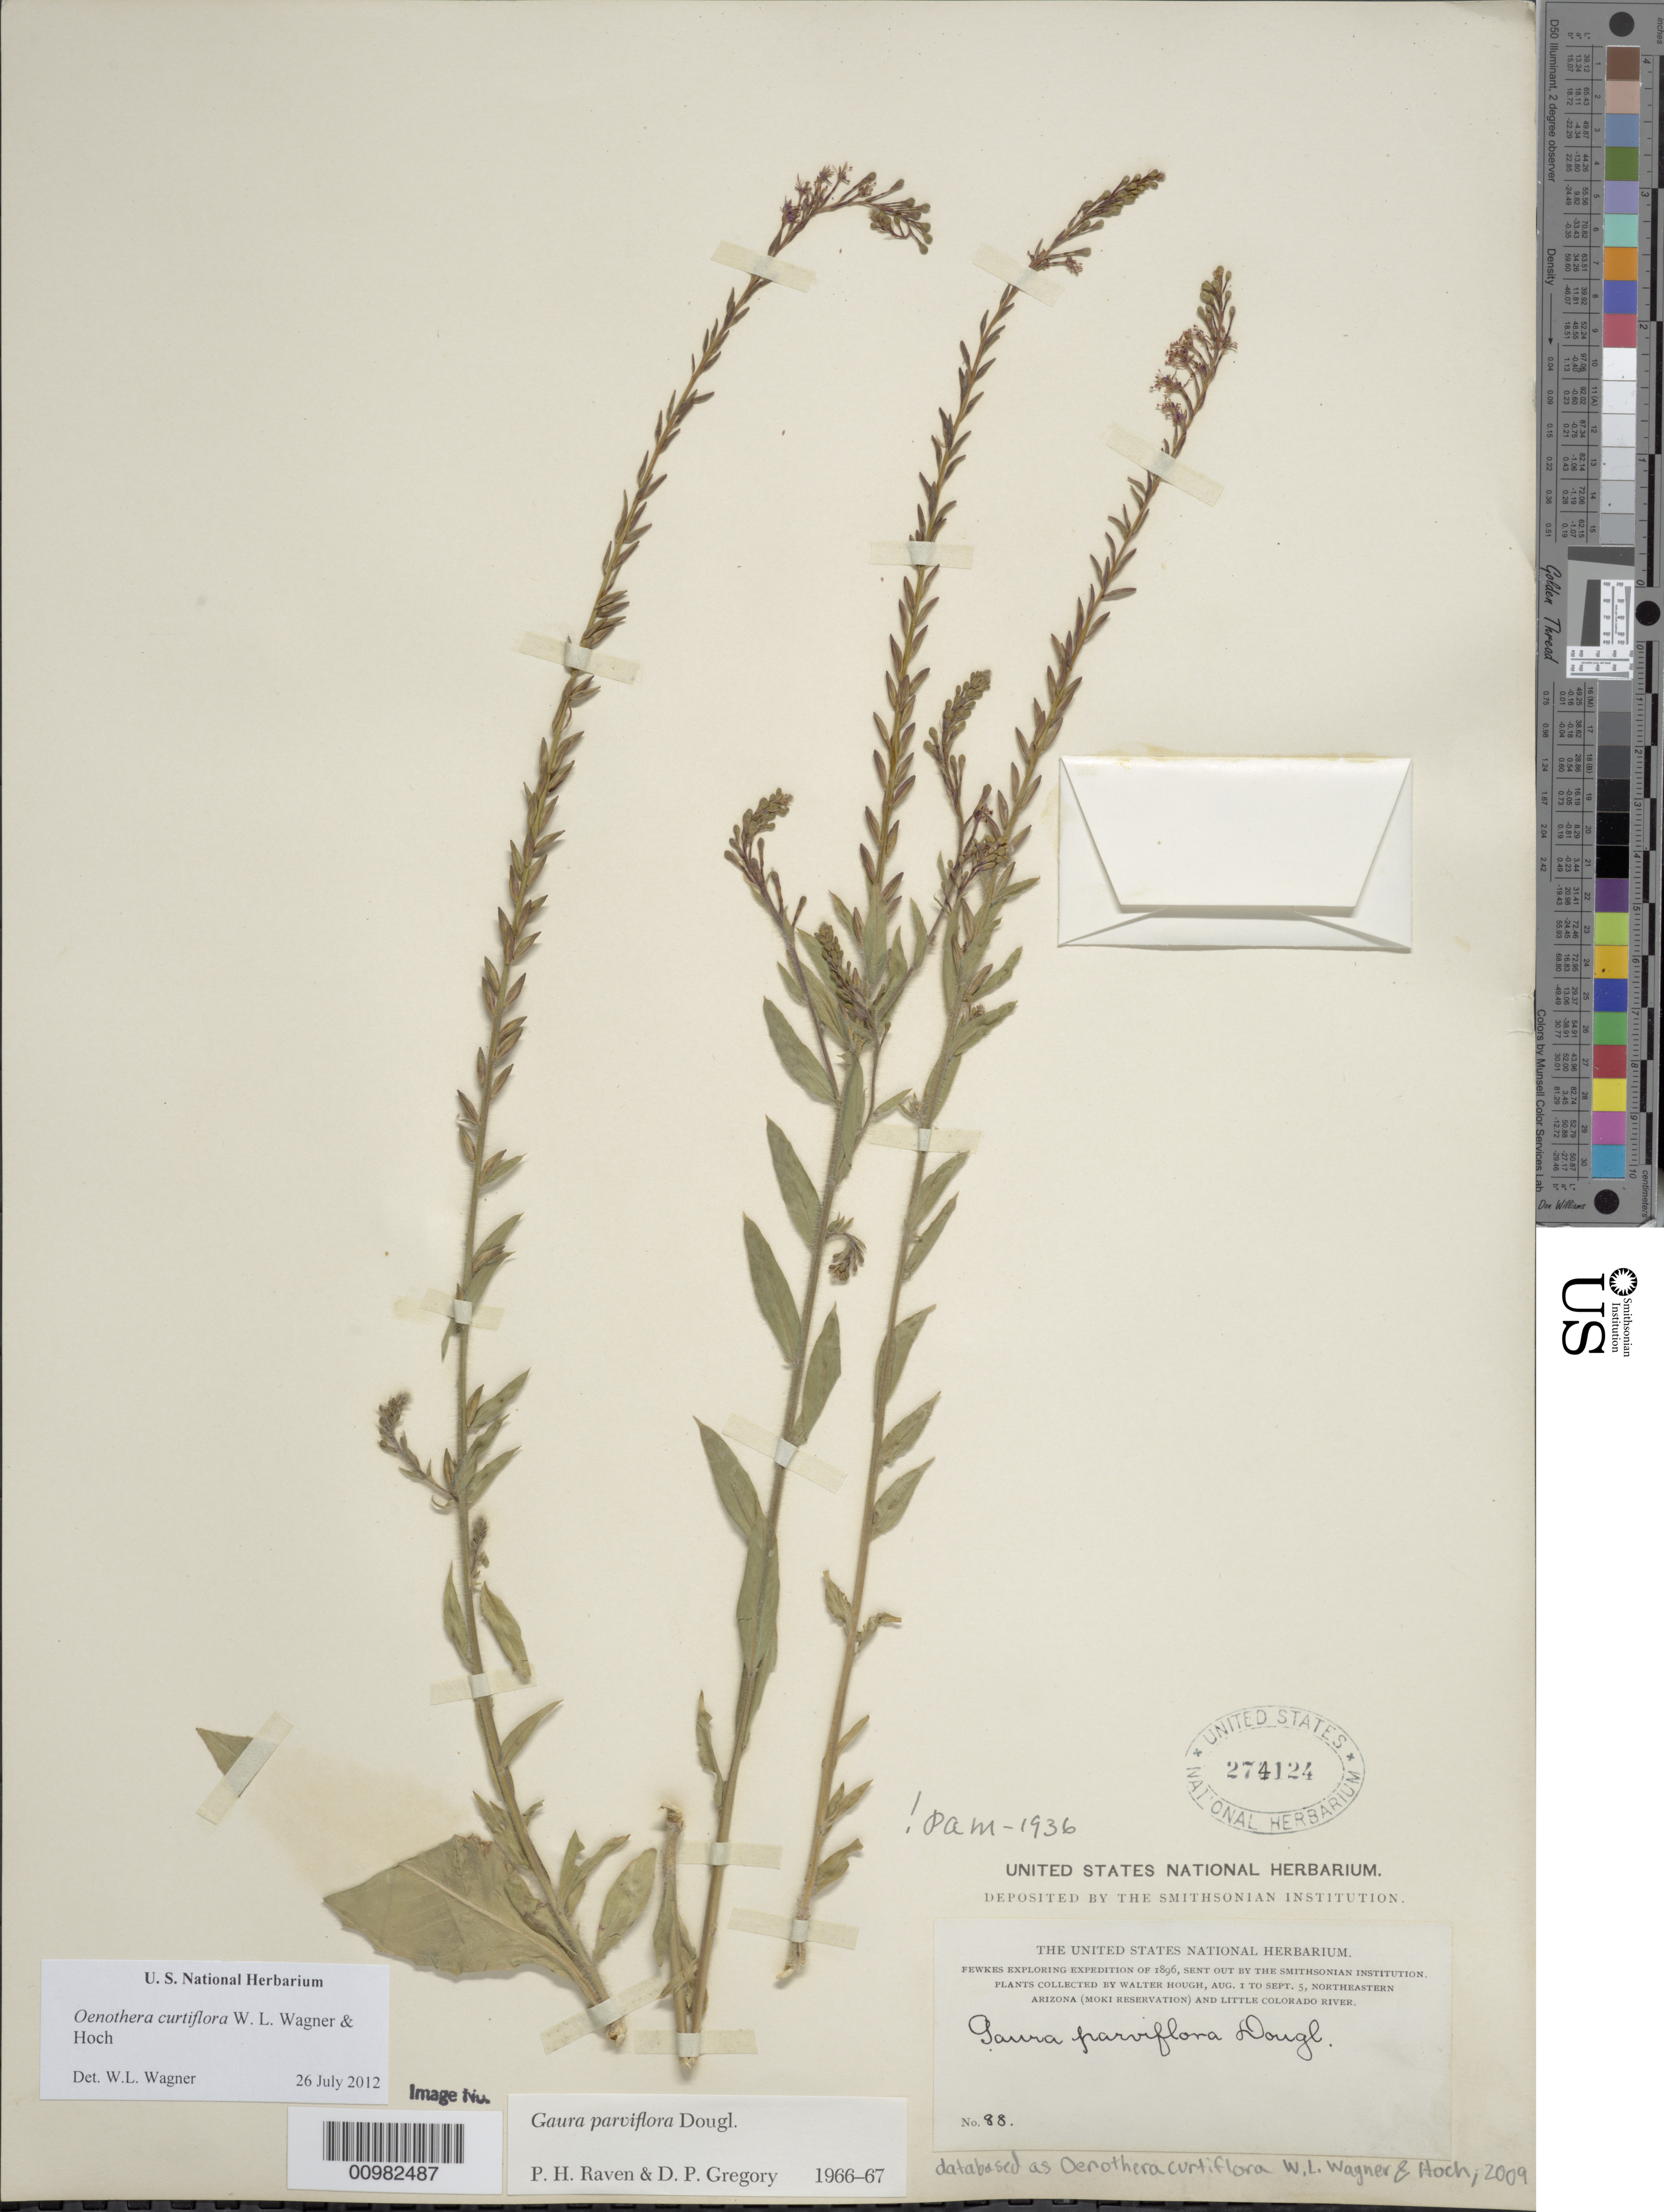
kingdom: Plantae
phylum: Tracheophyta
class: Magnoliopsida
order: Myrtales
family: Onagraceae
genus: Oenothera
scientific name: Oenothera curtiflora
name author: W.L. Wagner & Hoch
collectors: W. Hough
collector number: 88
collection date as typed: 01 Aug 1896 to 05 Sep 1896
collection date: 1896-08-01/1896-09-05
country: United States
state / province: Arizona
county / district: Apache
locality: Moki Reservation and Little Colorado River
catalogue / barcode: US 274124